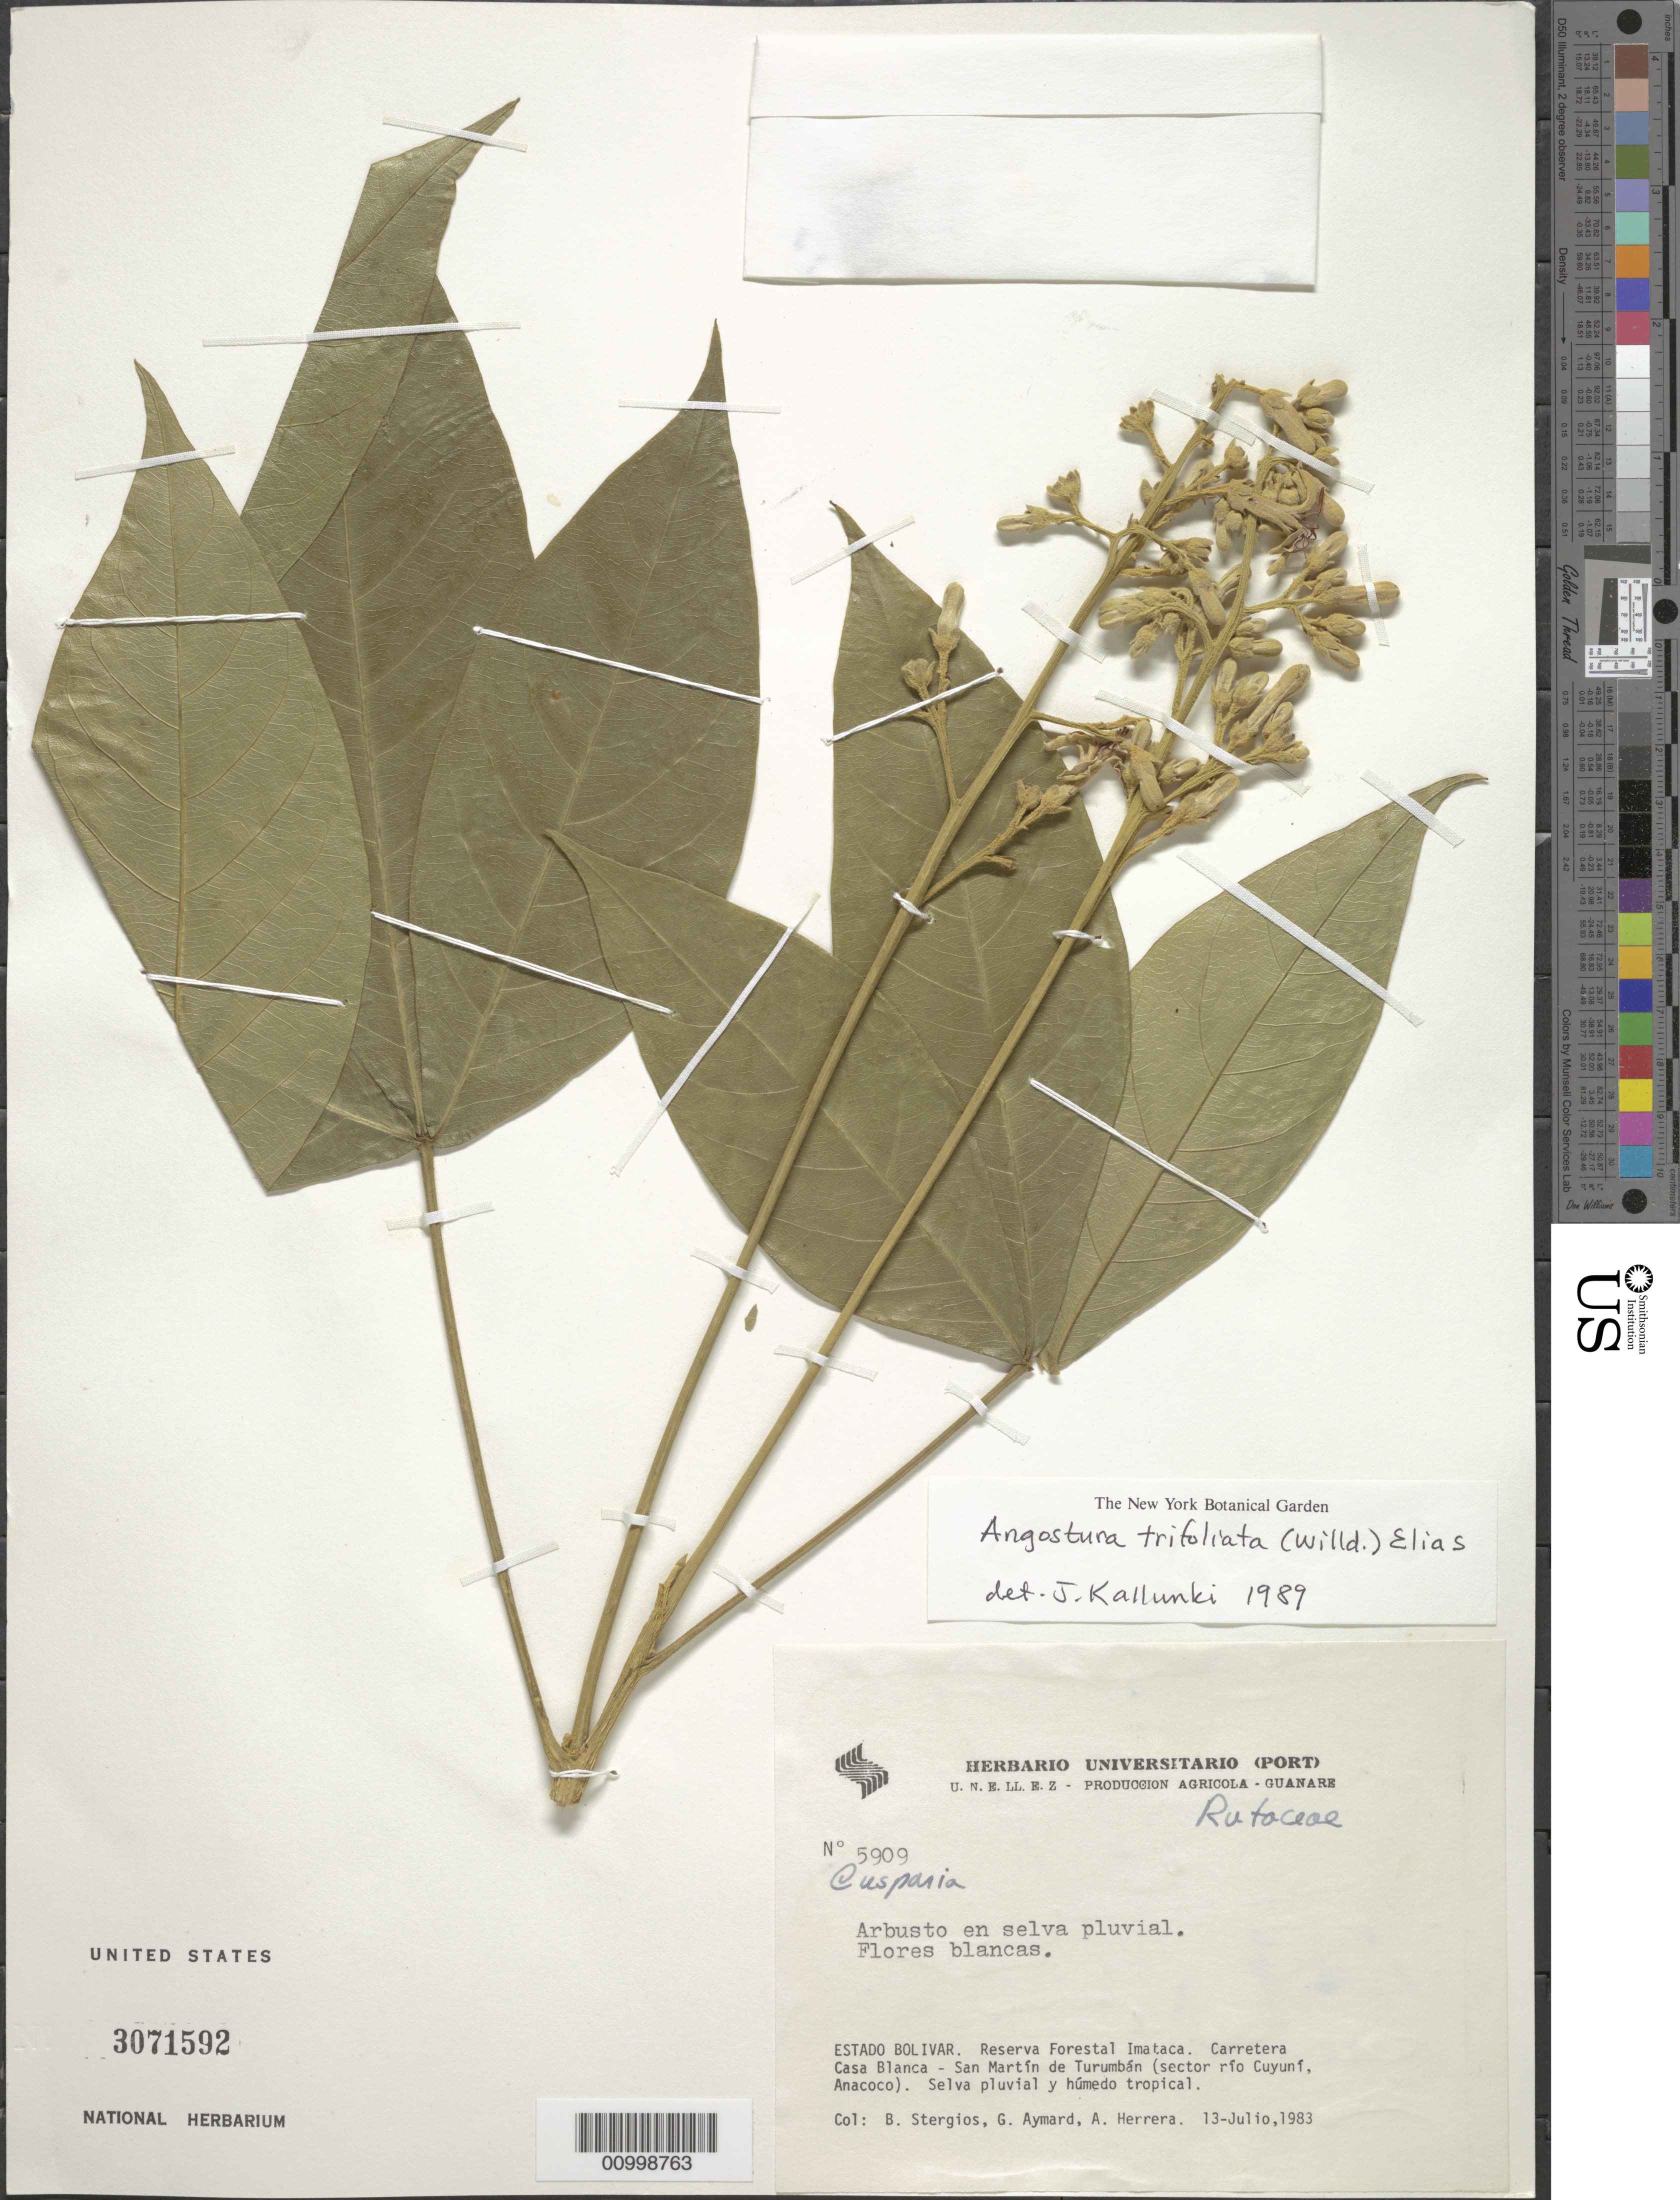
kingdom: Plantae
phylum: Tracheophyta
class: Magnoliopsida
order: Sapindales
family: Rutaceae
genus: Angostura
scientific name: Angostura trifoliata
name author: (Willd.) T.S. Elias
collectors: B. G. Stergios, G. A. Aymard & A. Herrera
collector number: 5909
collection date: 1983-07-13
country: Venezuela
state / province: Bolivar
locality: Reserva Forestal Imataca. Carretera Casa Blanca - San Martín de Turumbán (sector río Cuyuní, Anacoco)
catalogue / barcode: US 3071592